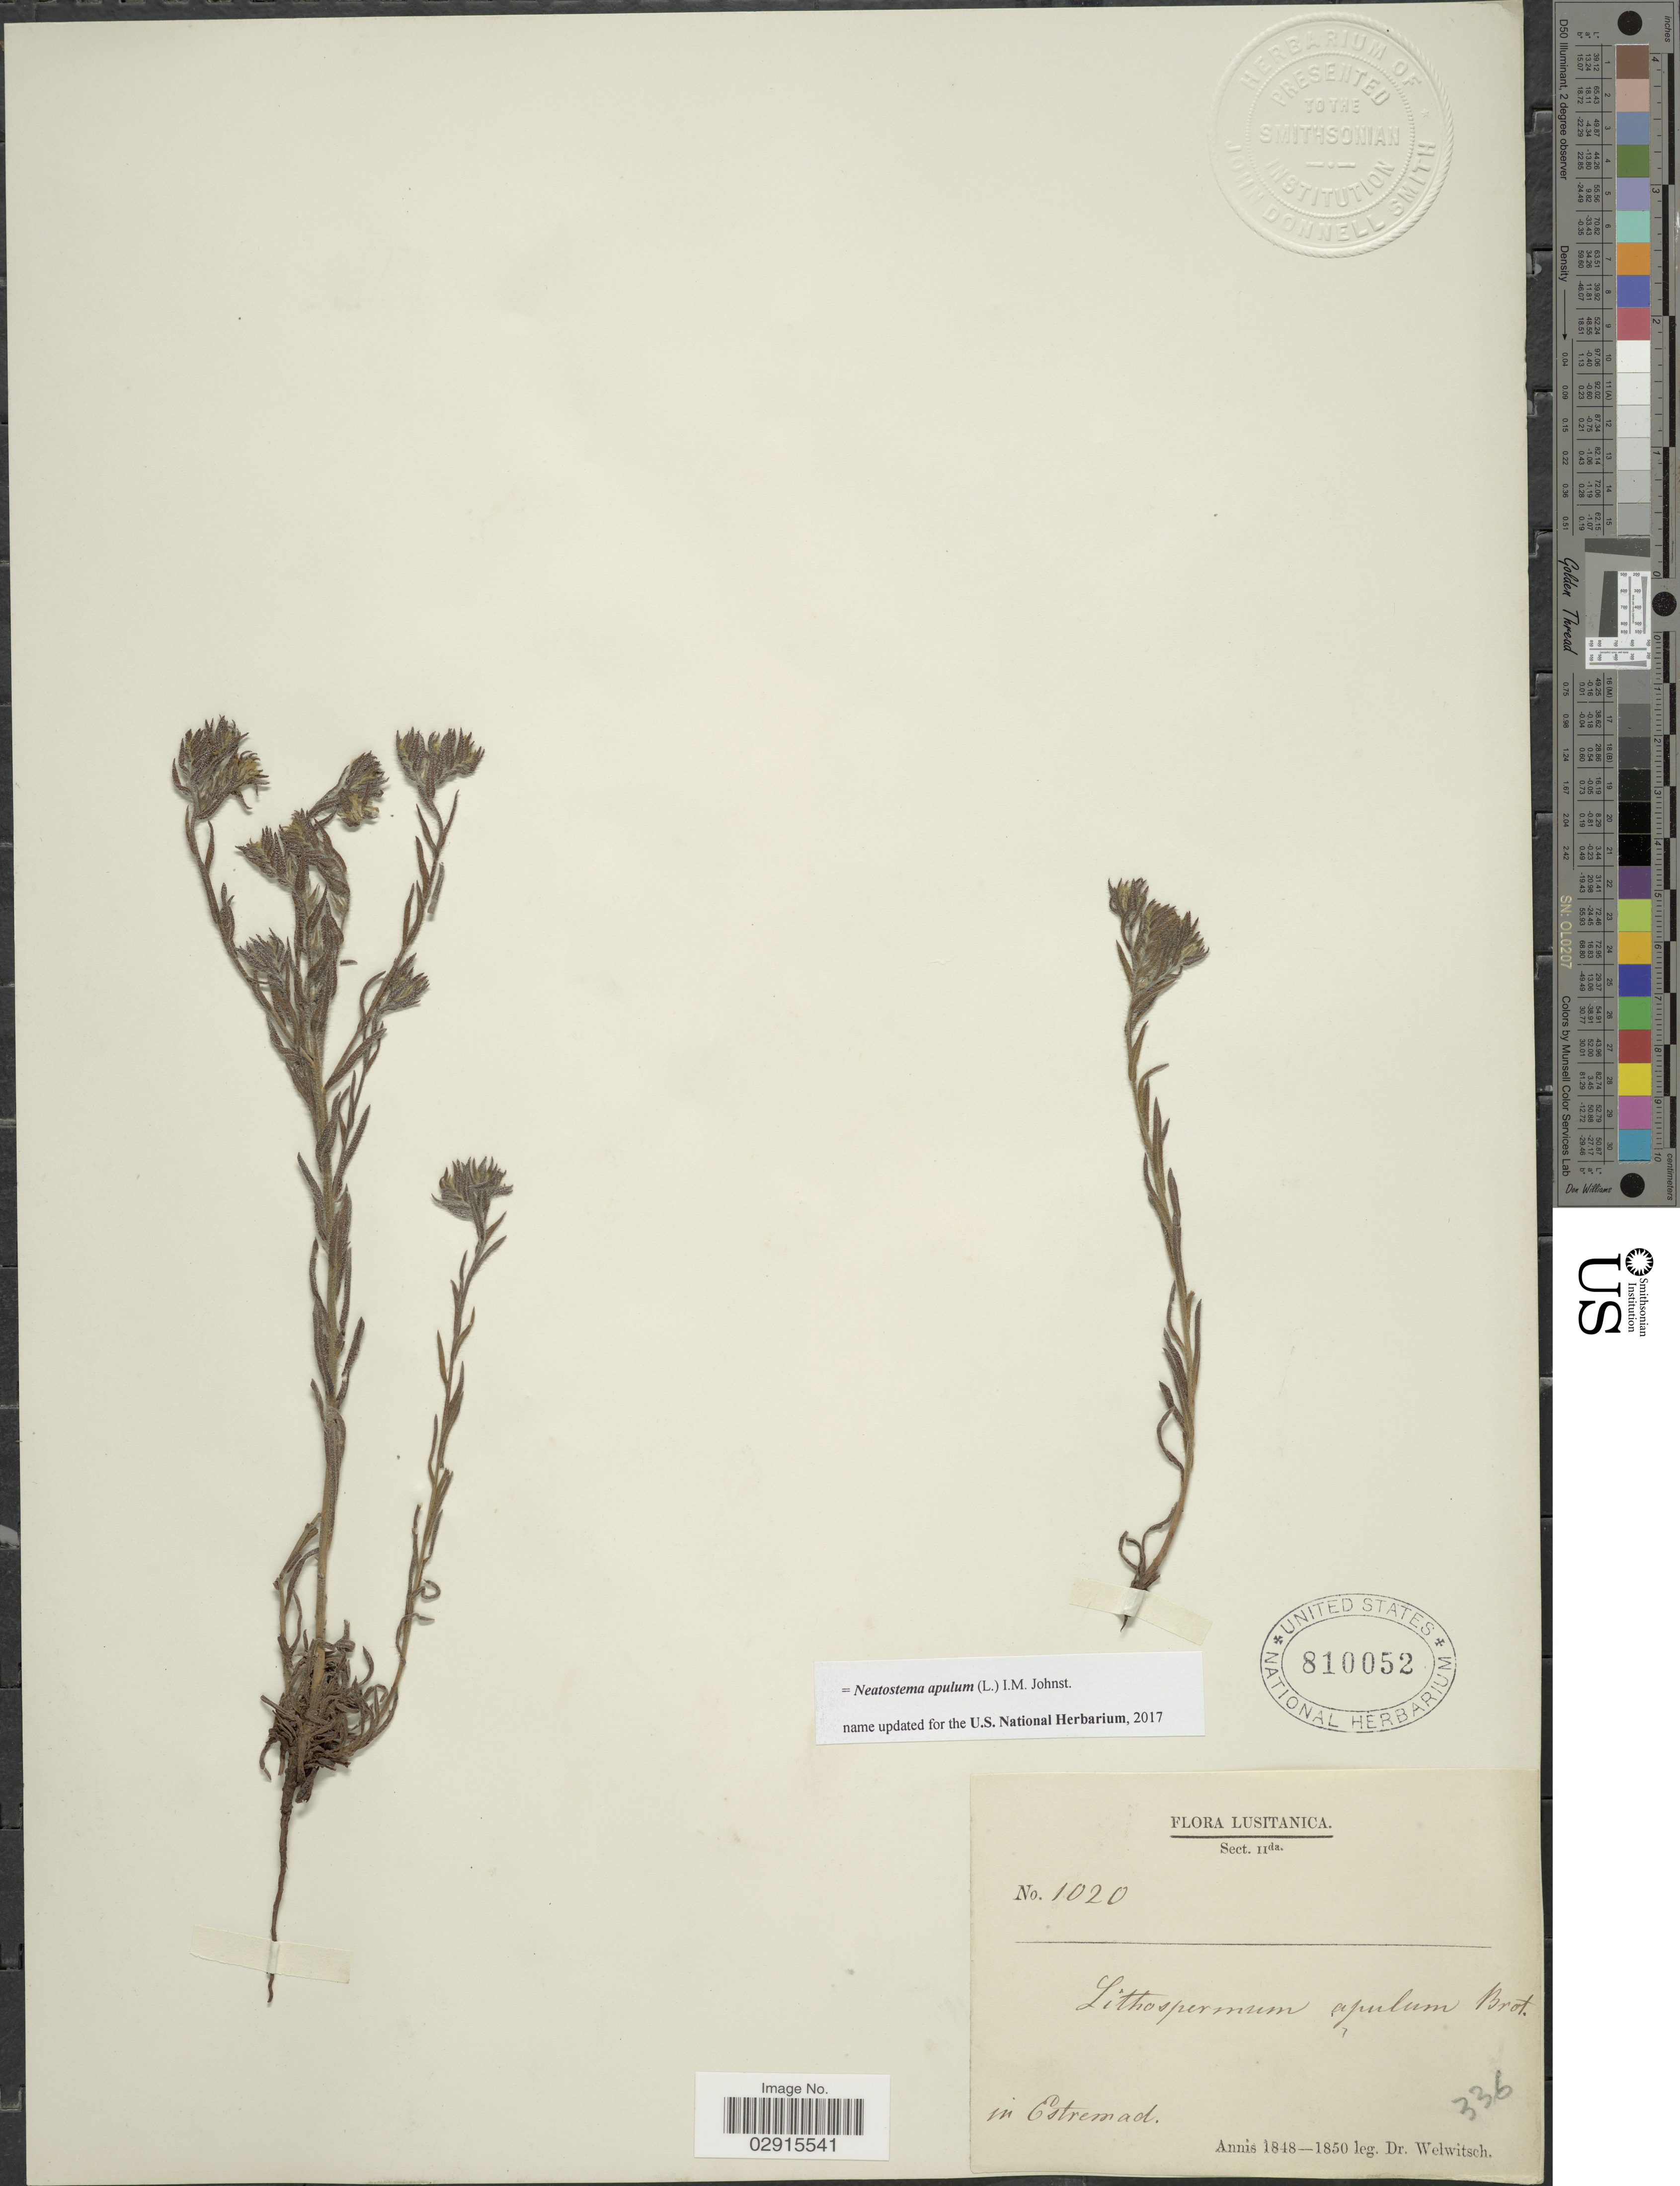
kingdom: Plantae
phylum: Tracheophyta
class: Magnoliopsida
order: Boraginales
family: Boraginaceae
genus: Neatostema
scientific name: Neatostema apulum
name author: (L.) I.M. Johnst.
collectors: -. Welwitsch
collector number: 1020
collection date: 1848/1850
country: Portugal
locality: Lusitanica, in Estremad.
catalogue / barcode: US 810052